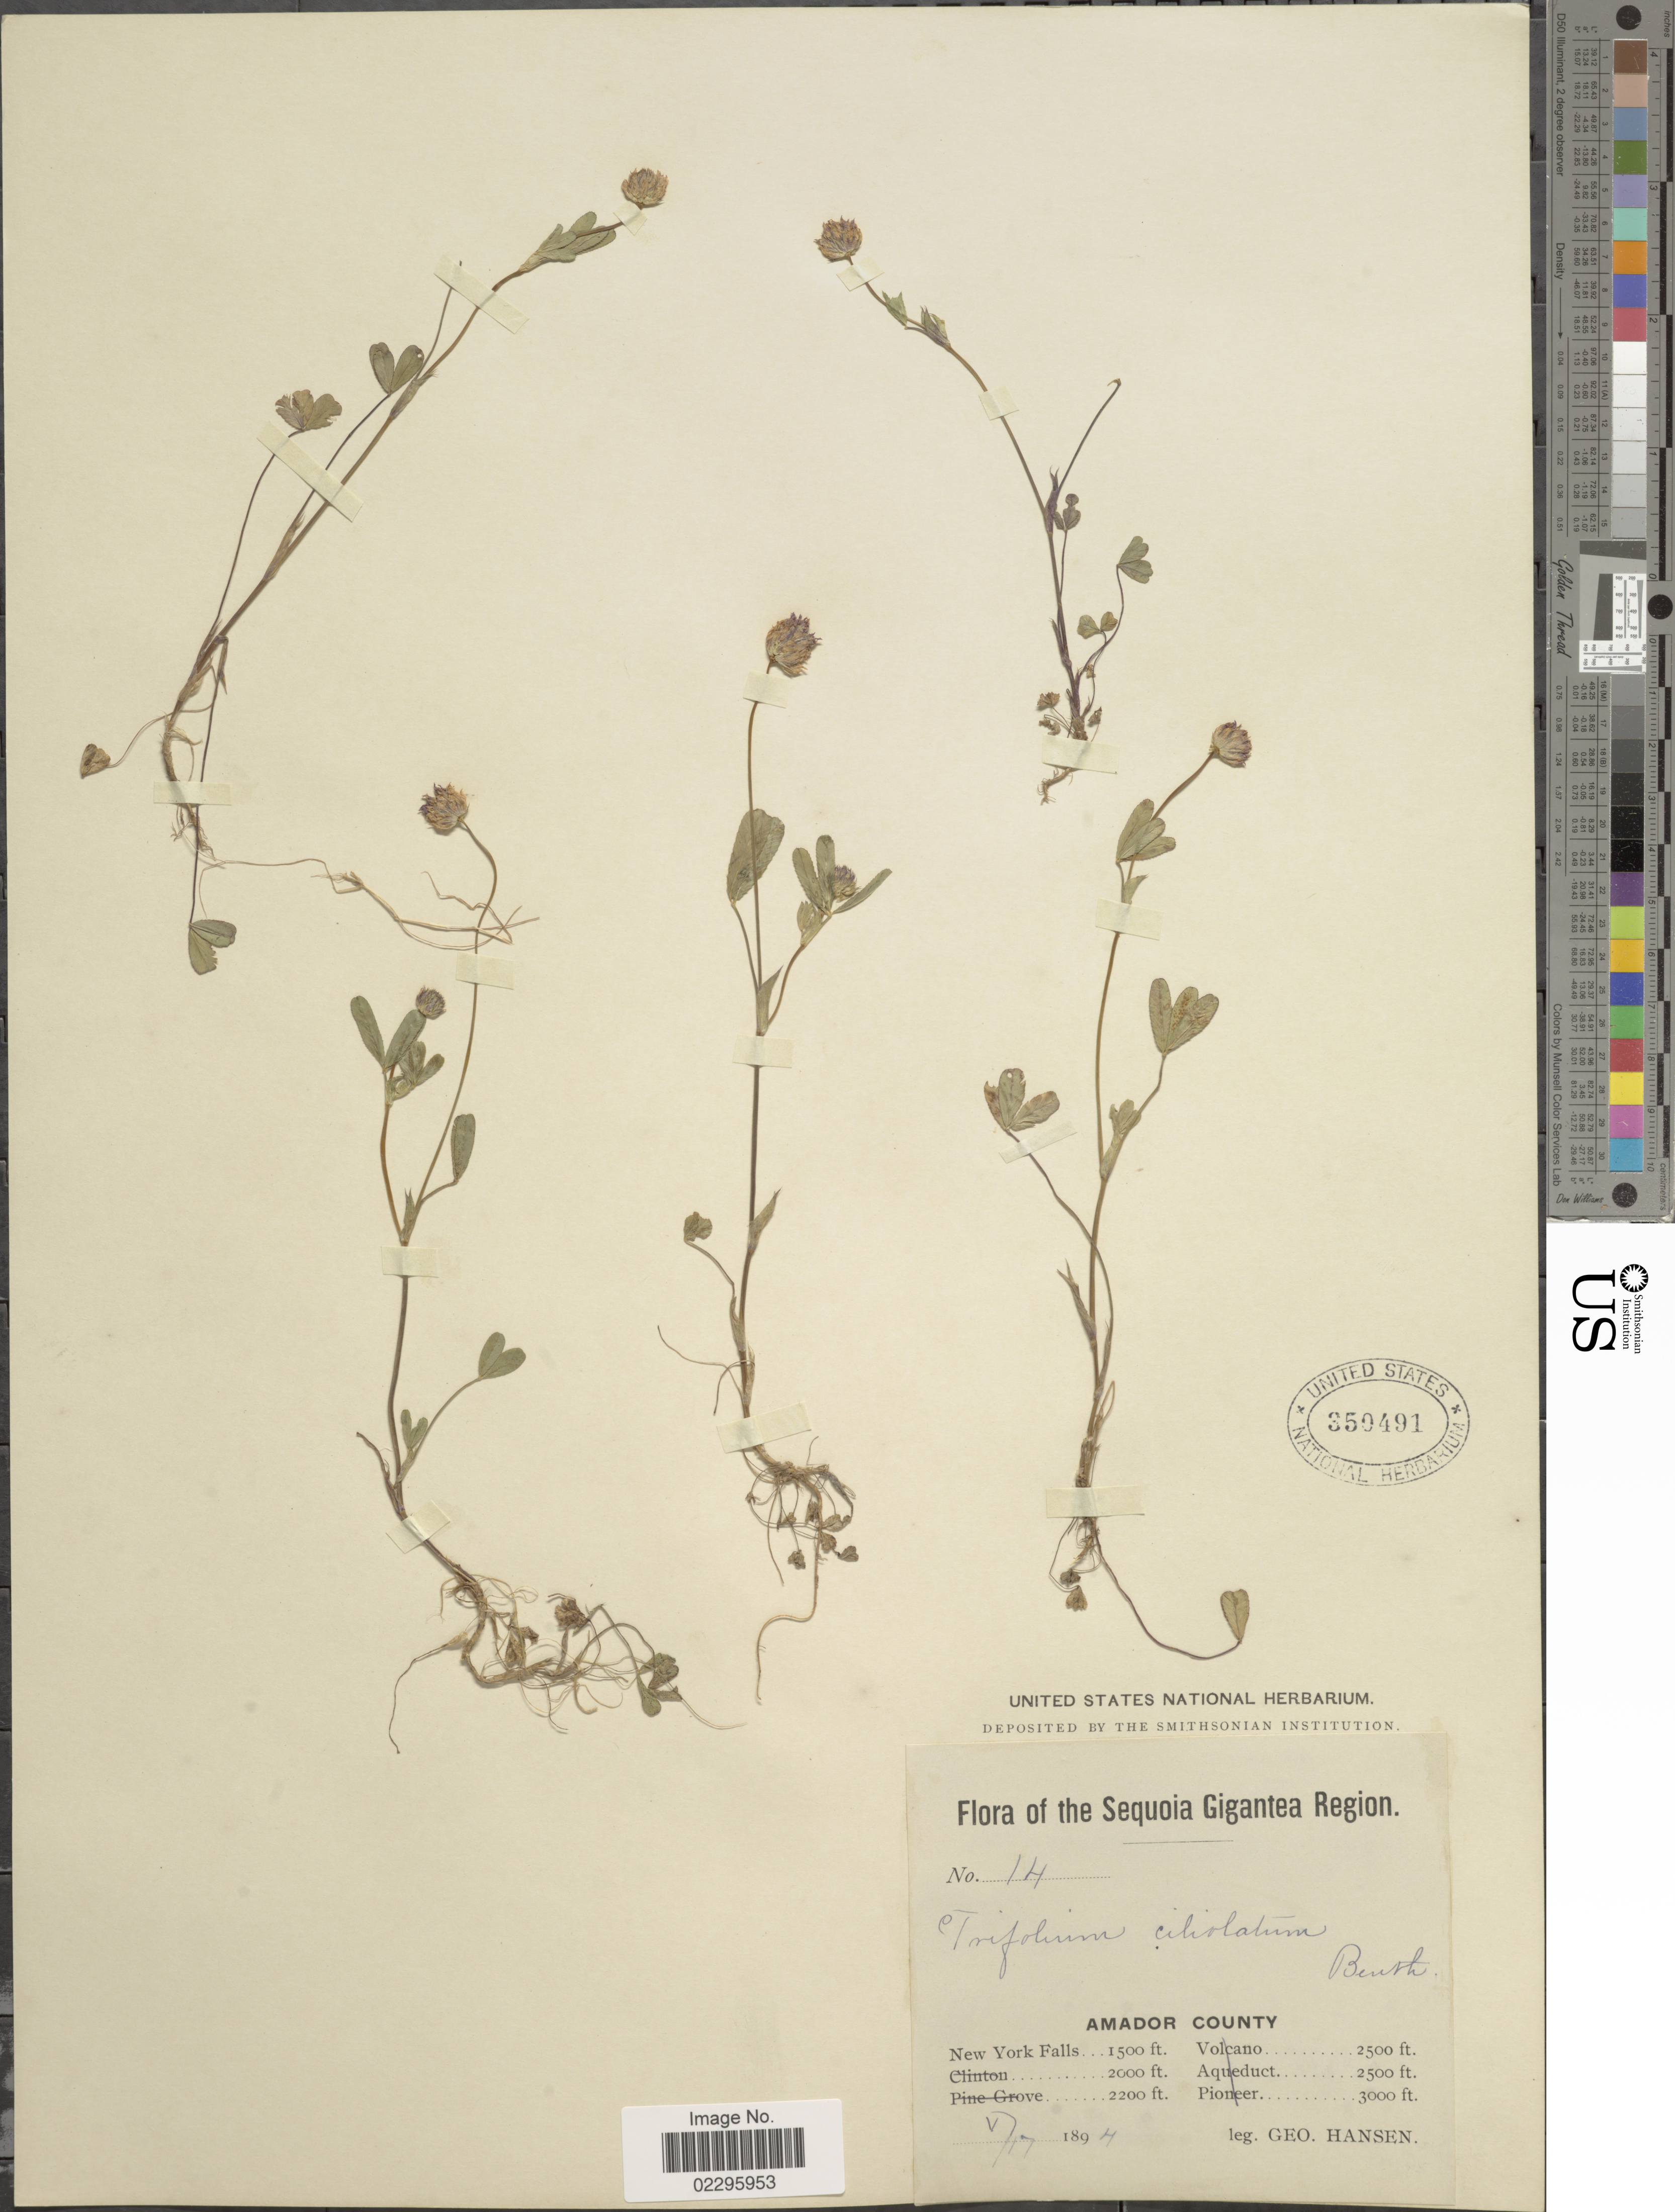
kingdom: Plantae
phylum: Tracheophyta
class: Magnoliopsida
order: Fabales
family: Fabaceae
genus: Trifolium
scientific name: Trifolium ciliolatum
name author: Benth.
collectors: G. Hansen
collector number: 14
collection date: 1894-05-17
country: United States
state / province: California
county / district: Amador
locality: Sequoia Gigantea Region, Amador County, New York Falls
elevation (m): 457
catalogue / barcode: US 350491